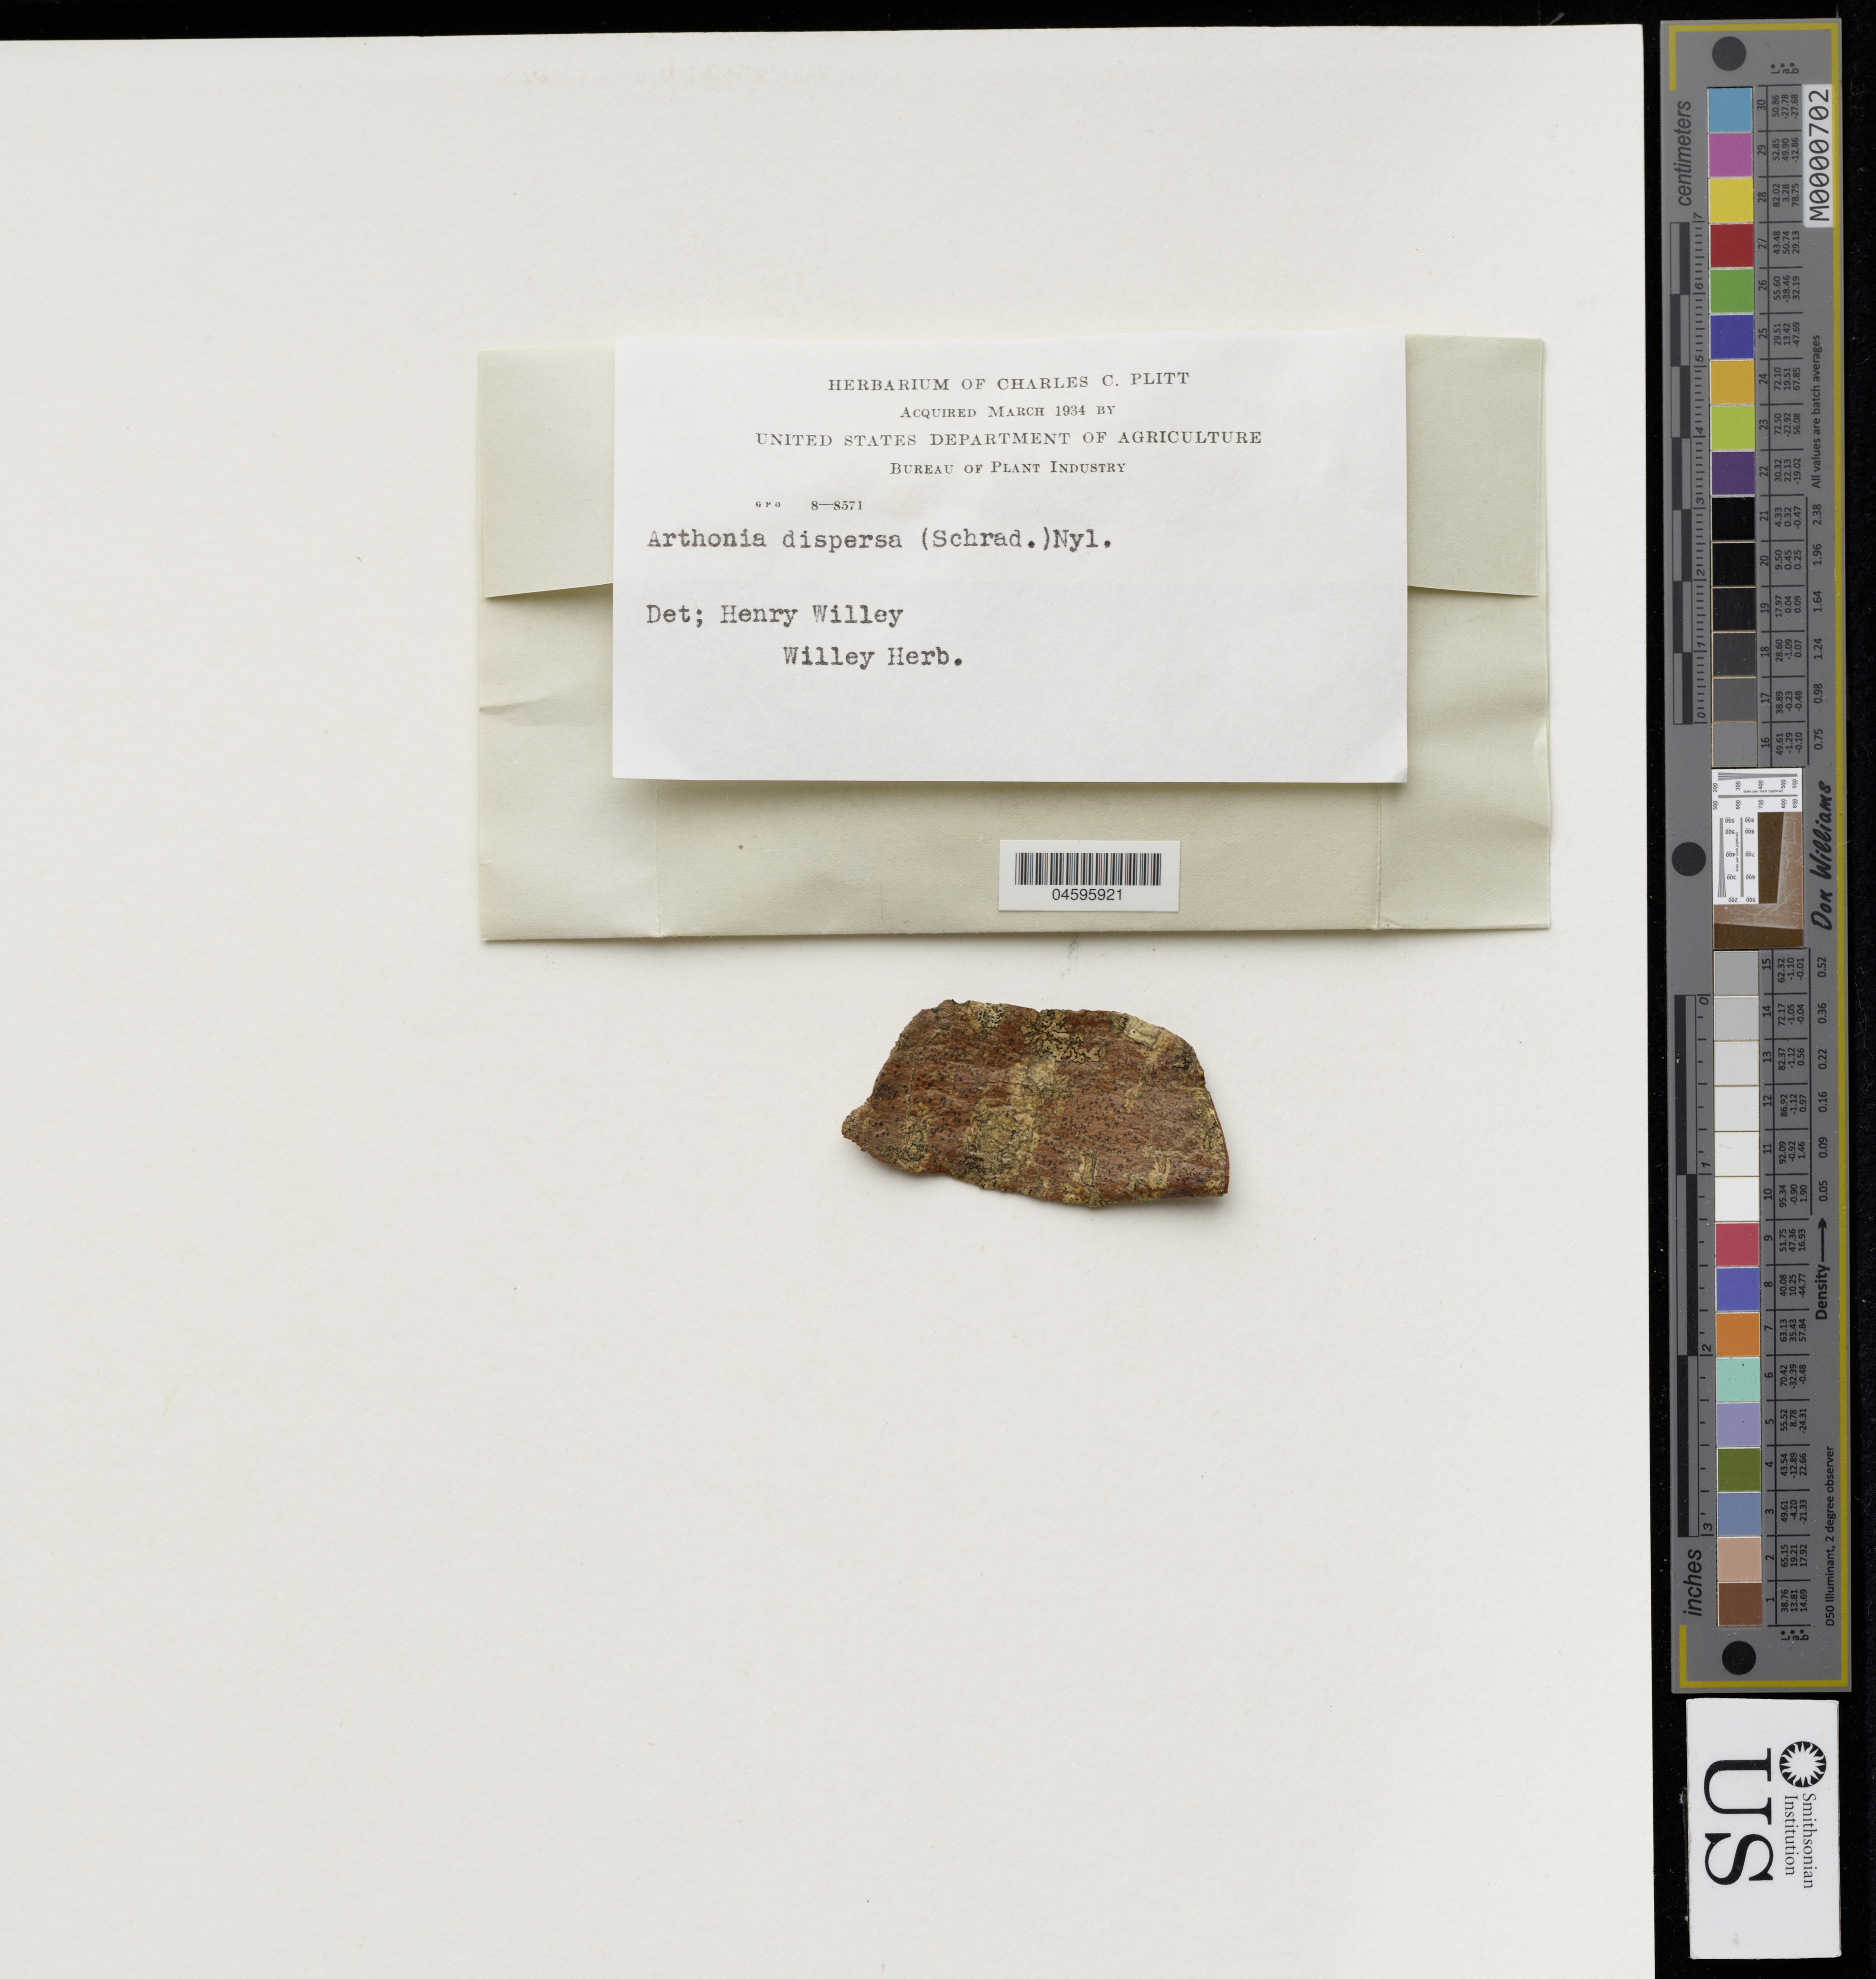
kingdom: Fungi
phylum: Ascomycota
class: Arthoniomycetes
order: Arthoniales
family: Arthoniaceae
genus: Arthonia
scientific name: Arthonia dispersa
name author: (Schrad.) Nyl.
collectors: ex herb. Henry Willey